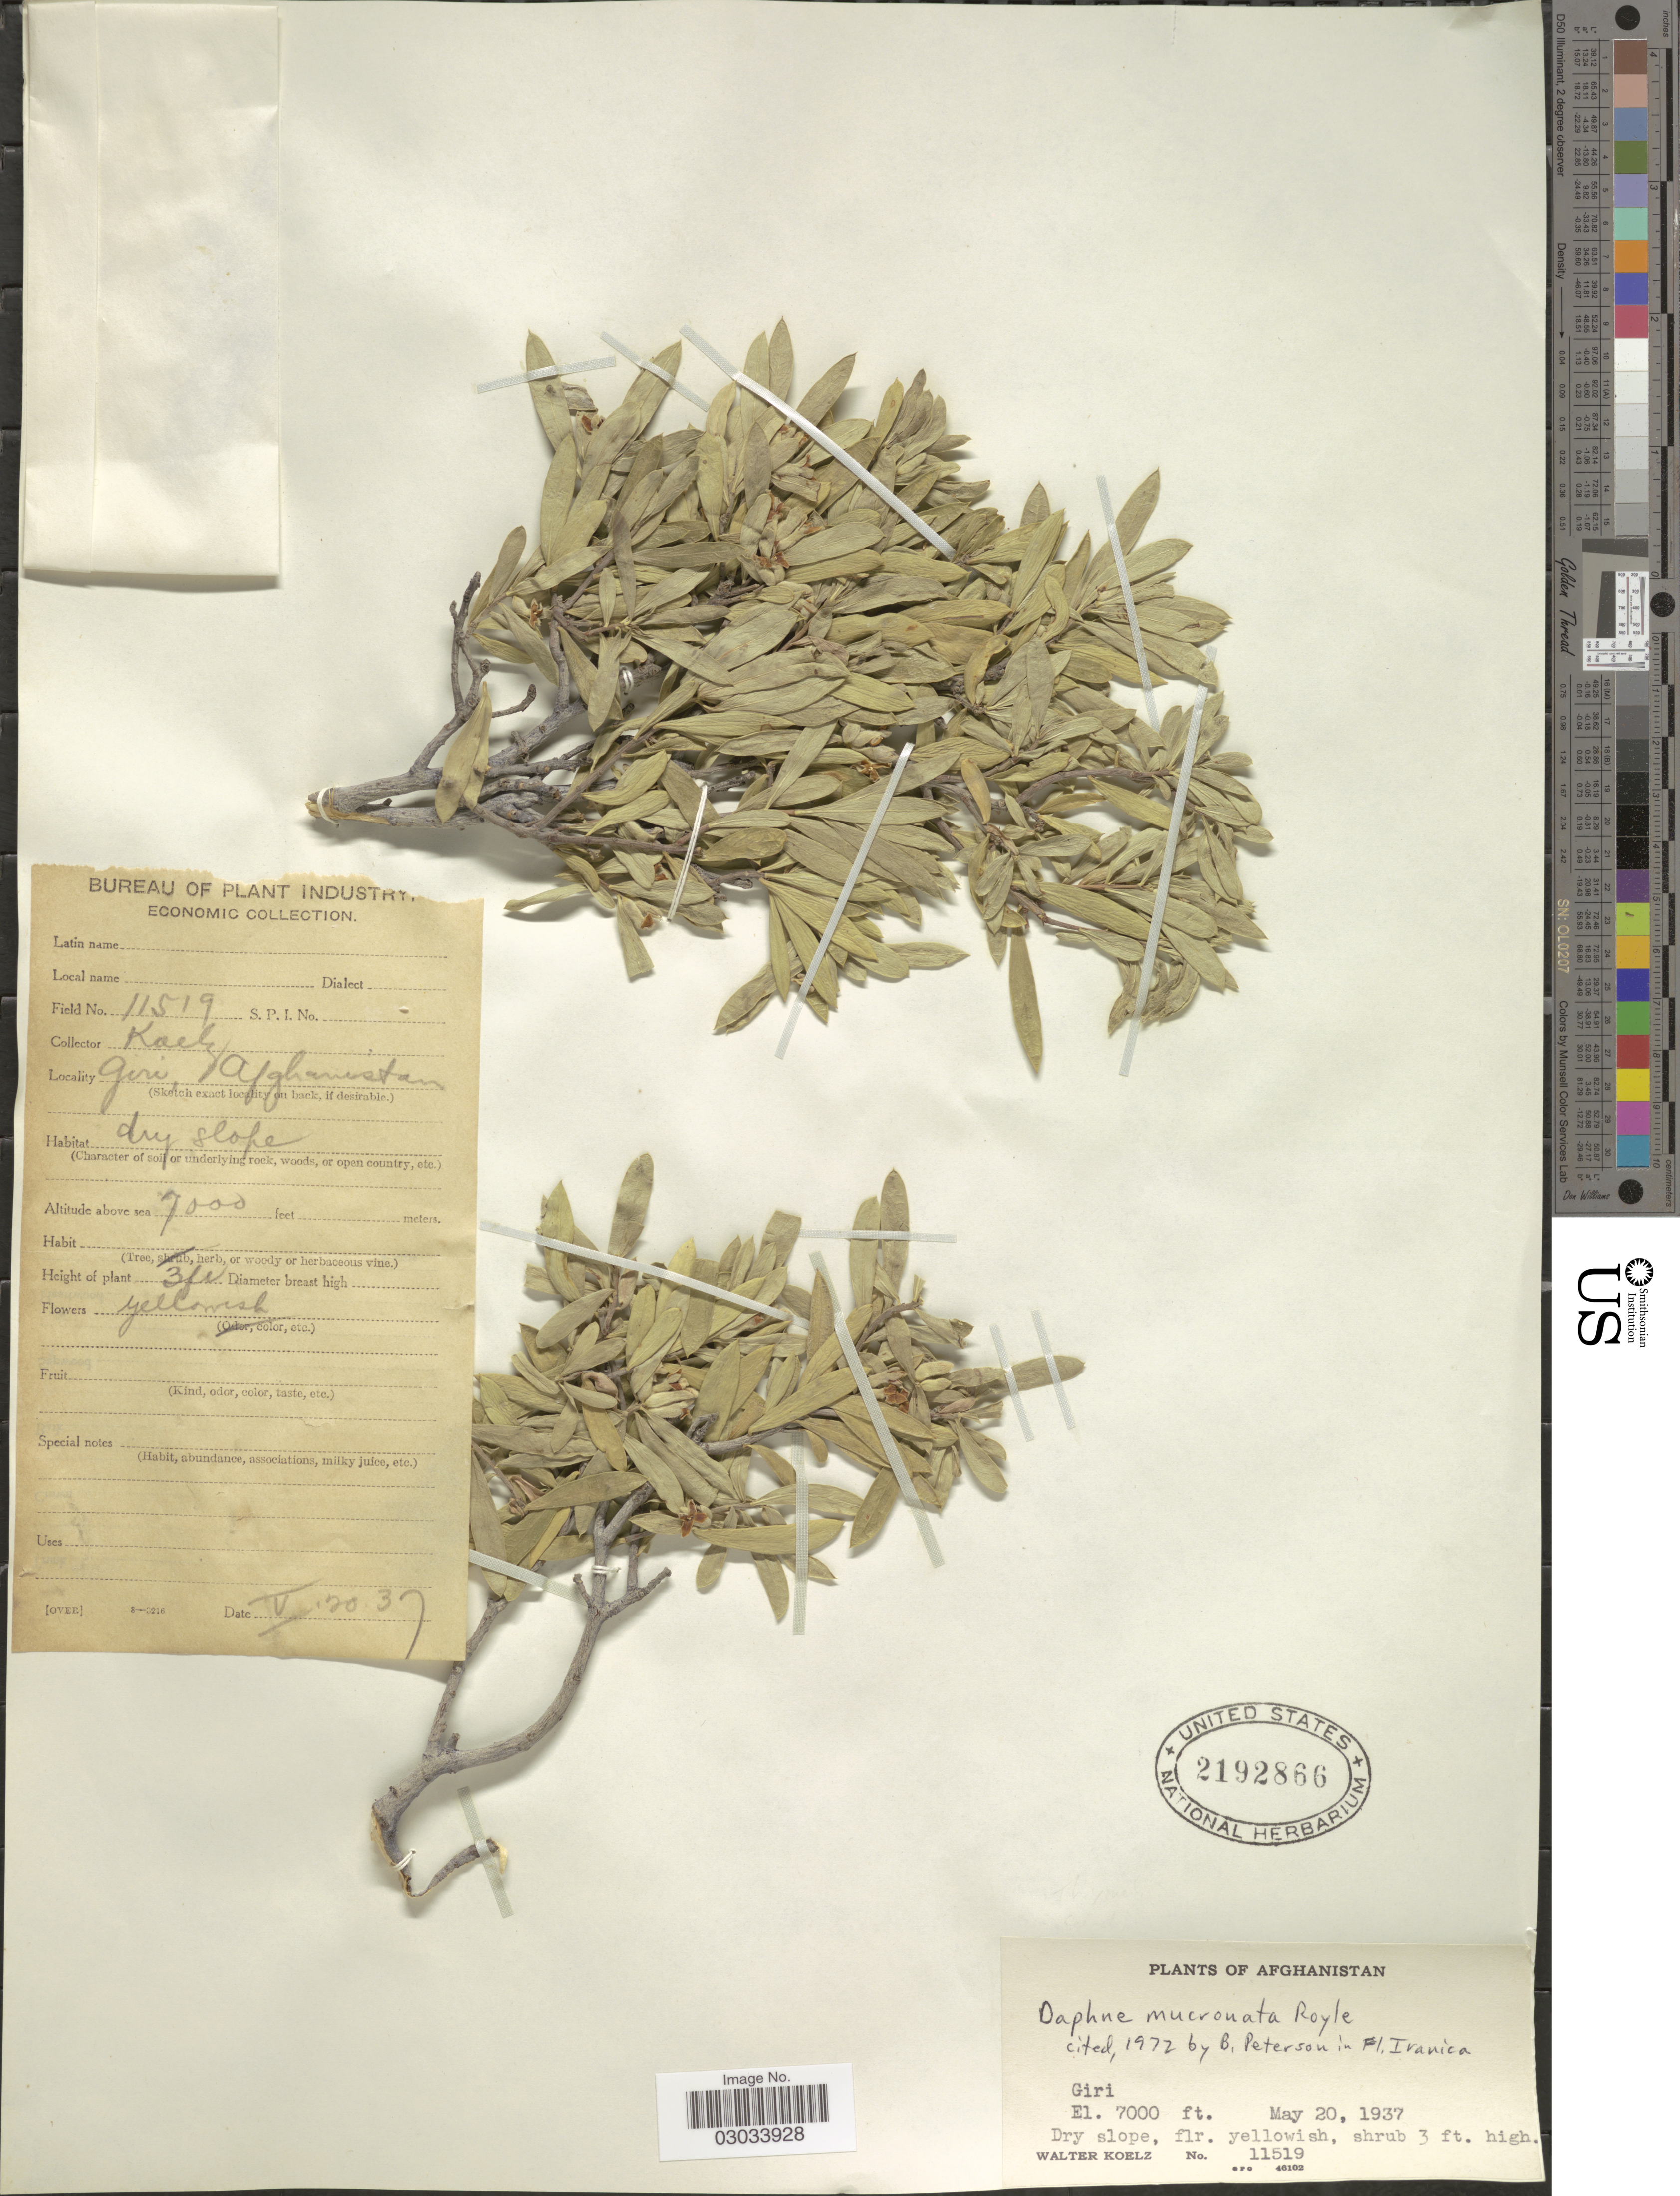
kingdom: Plantae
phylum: Tracheophyta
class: Magnoliopsida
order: Malvales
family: Thymelaeaceae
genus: Daphne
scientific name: Daphne mucronata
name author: Royle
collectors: W. N. Koelz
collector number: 11519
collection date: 1937-05-20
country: Afghanistan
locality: Giri.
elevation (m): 2134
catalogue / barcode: US 2192866